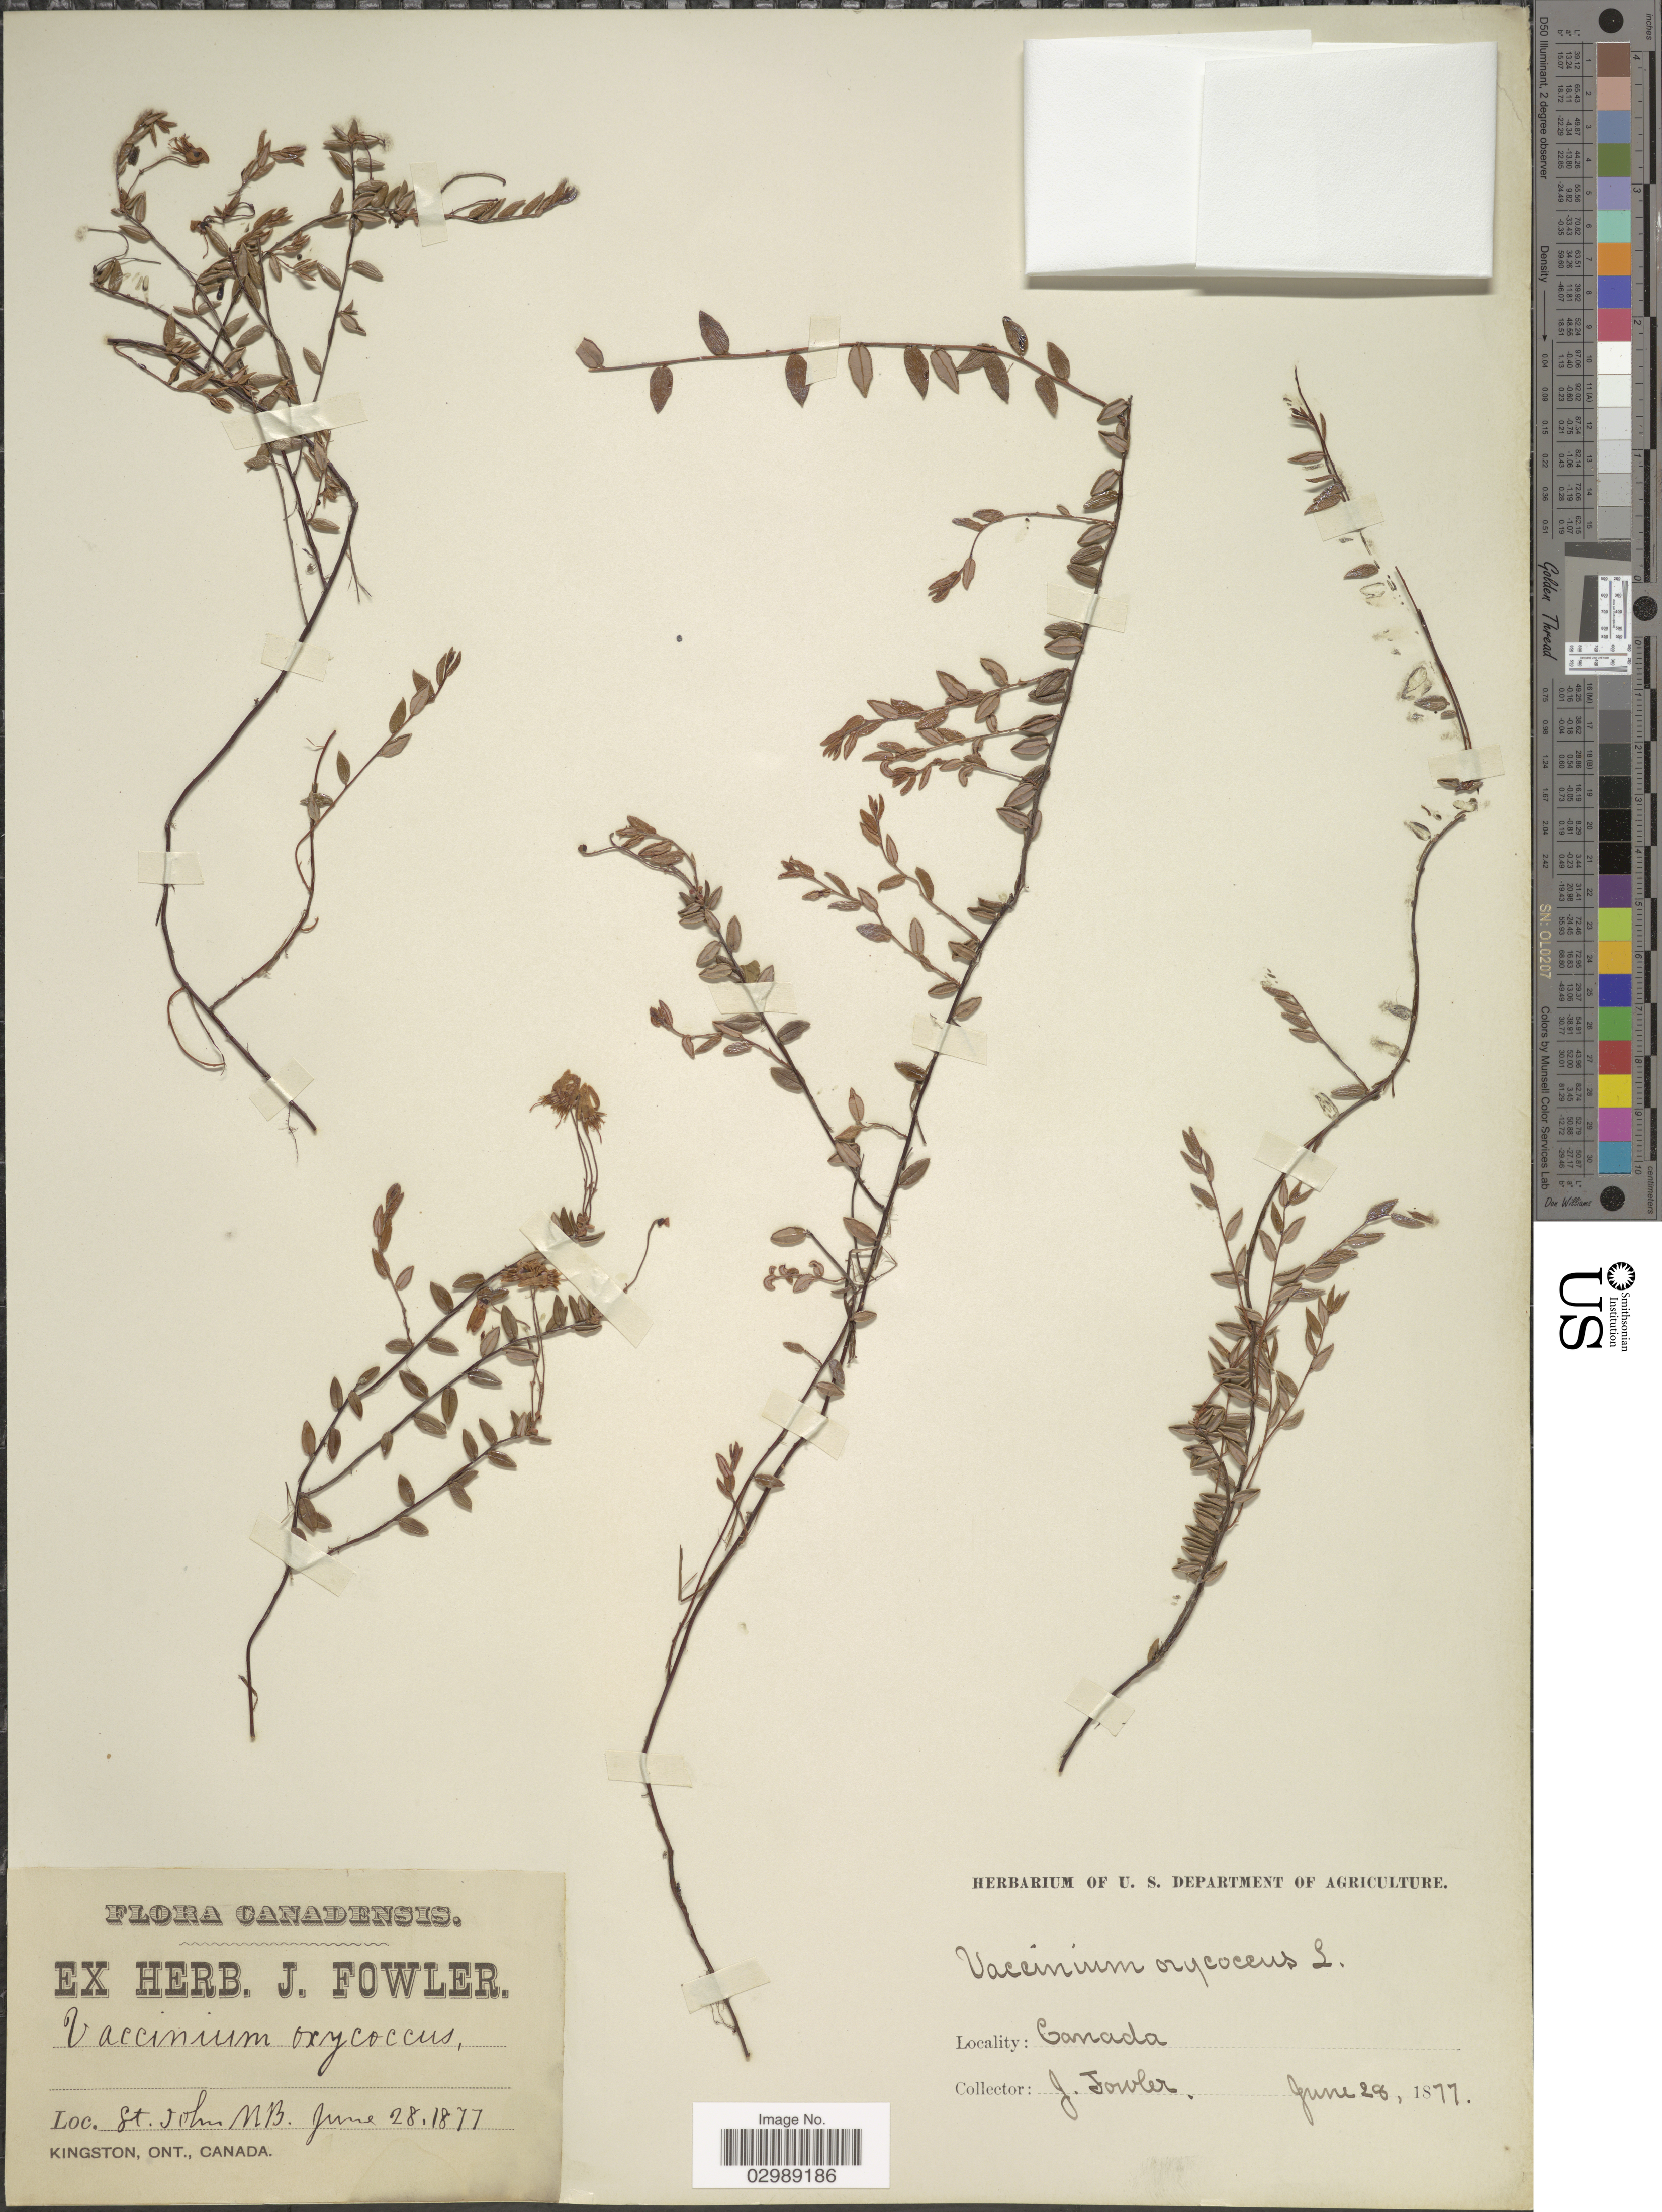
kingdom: Plantae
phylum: Tracheophyta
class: Magnoliopsida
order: Ericales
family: Ericaceae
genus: Vaccinium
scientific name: Vaccinium oxycoccos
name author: L.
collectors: J. Fowler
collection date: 1877-06-28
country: Canada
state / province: New Brunswick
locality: St. John.